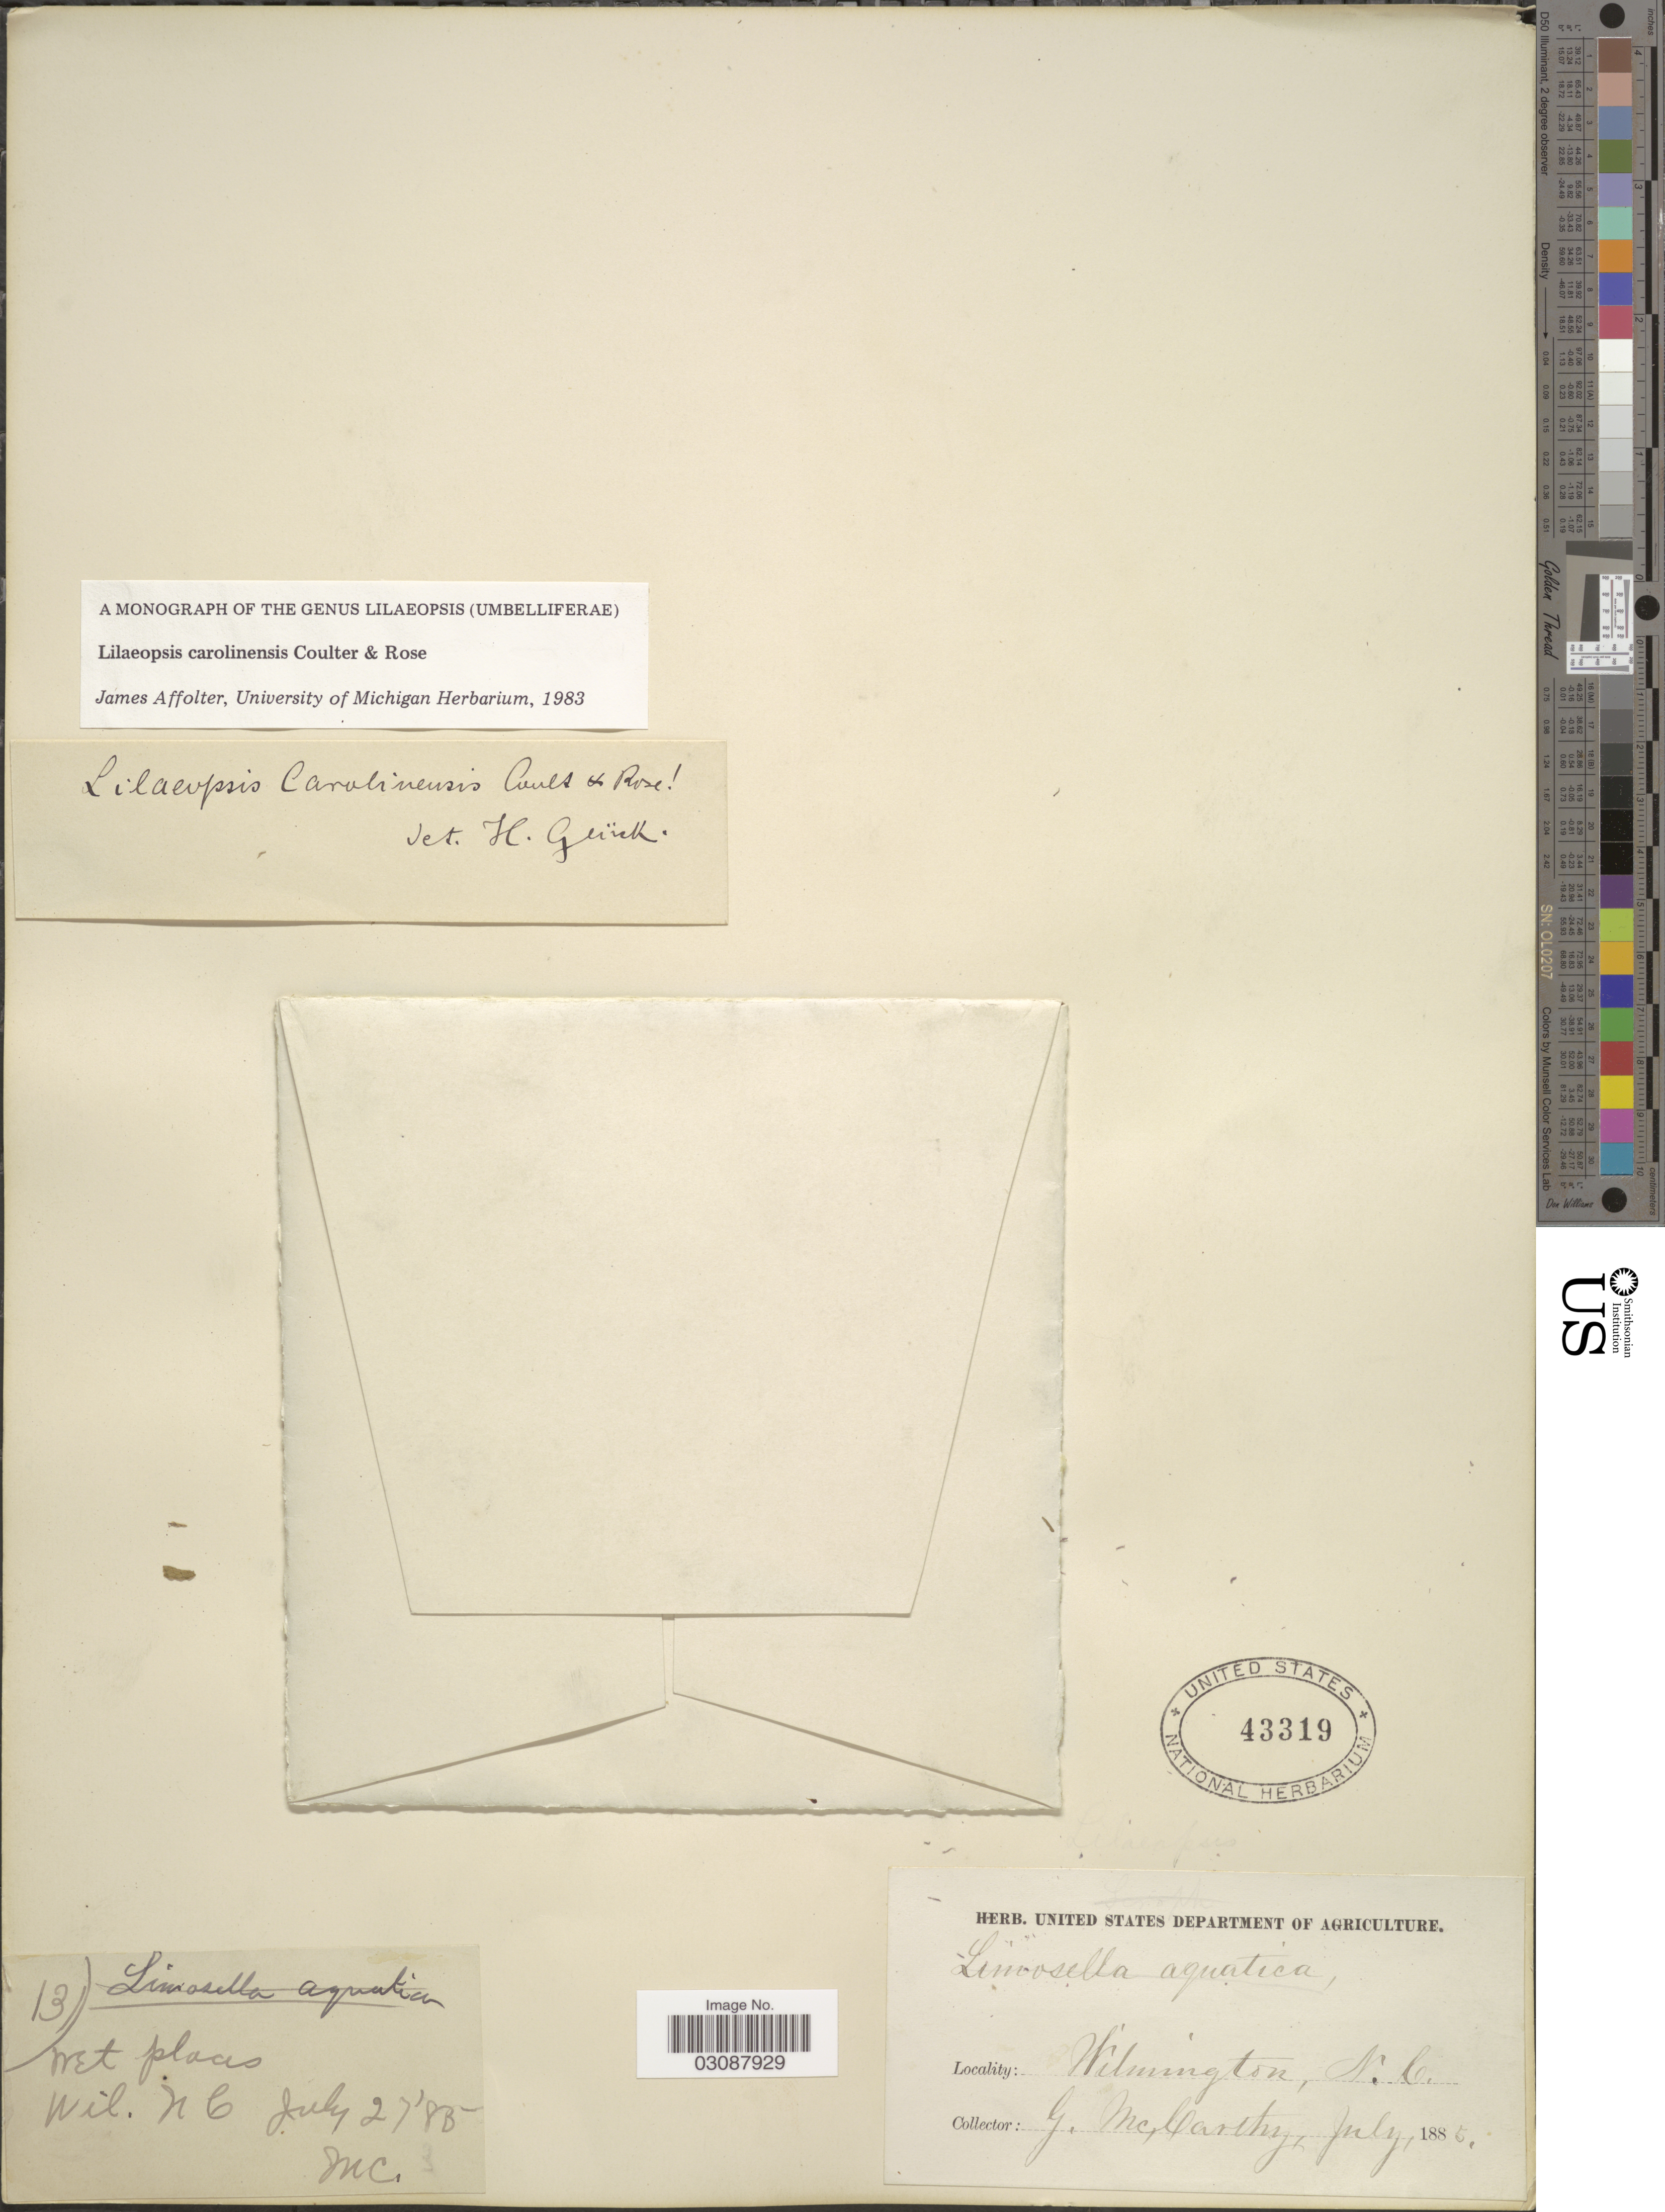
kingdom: Plantae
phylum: Tracheophyta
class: Magnoliopsida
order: Apiales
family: Apiaceae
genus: Lilaeopsis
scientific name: Lilaeopsis carolinensis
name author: J.M. Coult. & Rose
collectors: G. McCarthy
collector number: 131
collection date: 1885-07-27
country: United States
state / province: North Carolina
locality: Wilmington, N. C.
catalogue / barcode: US 43319